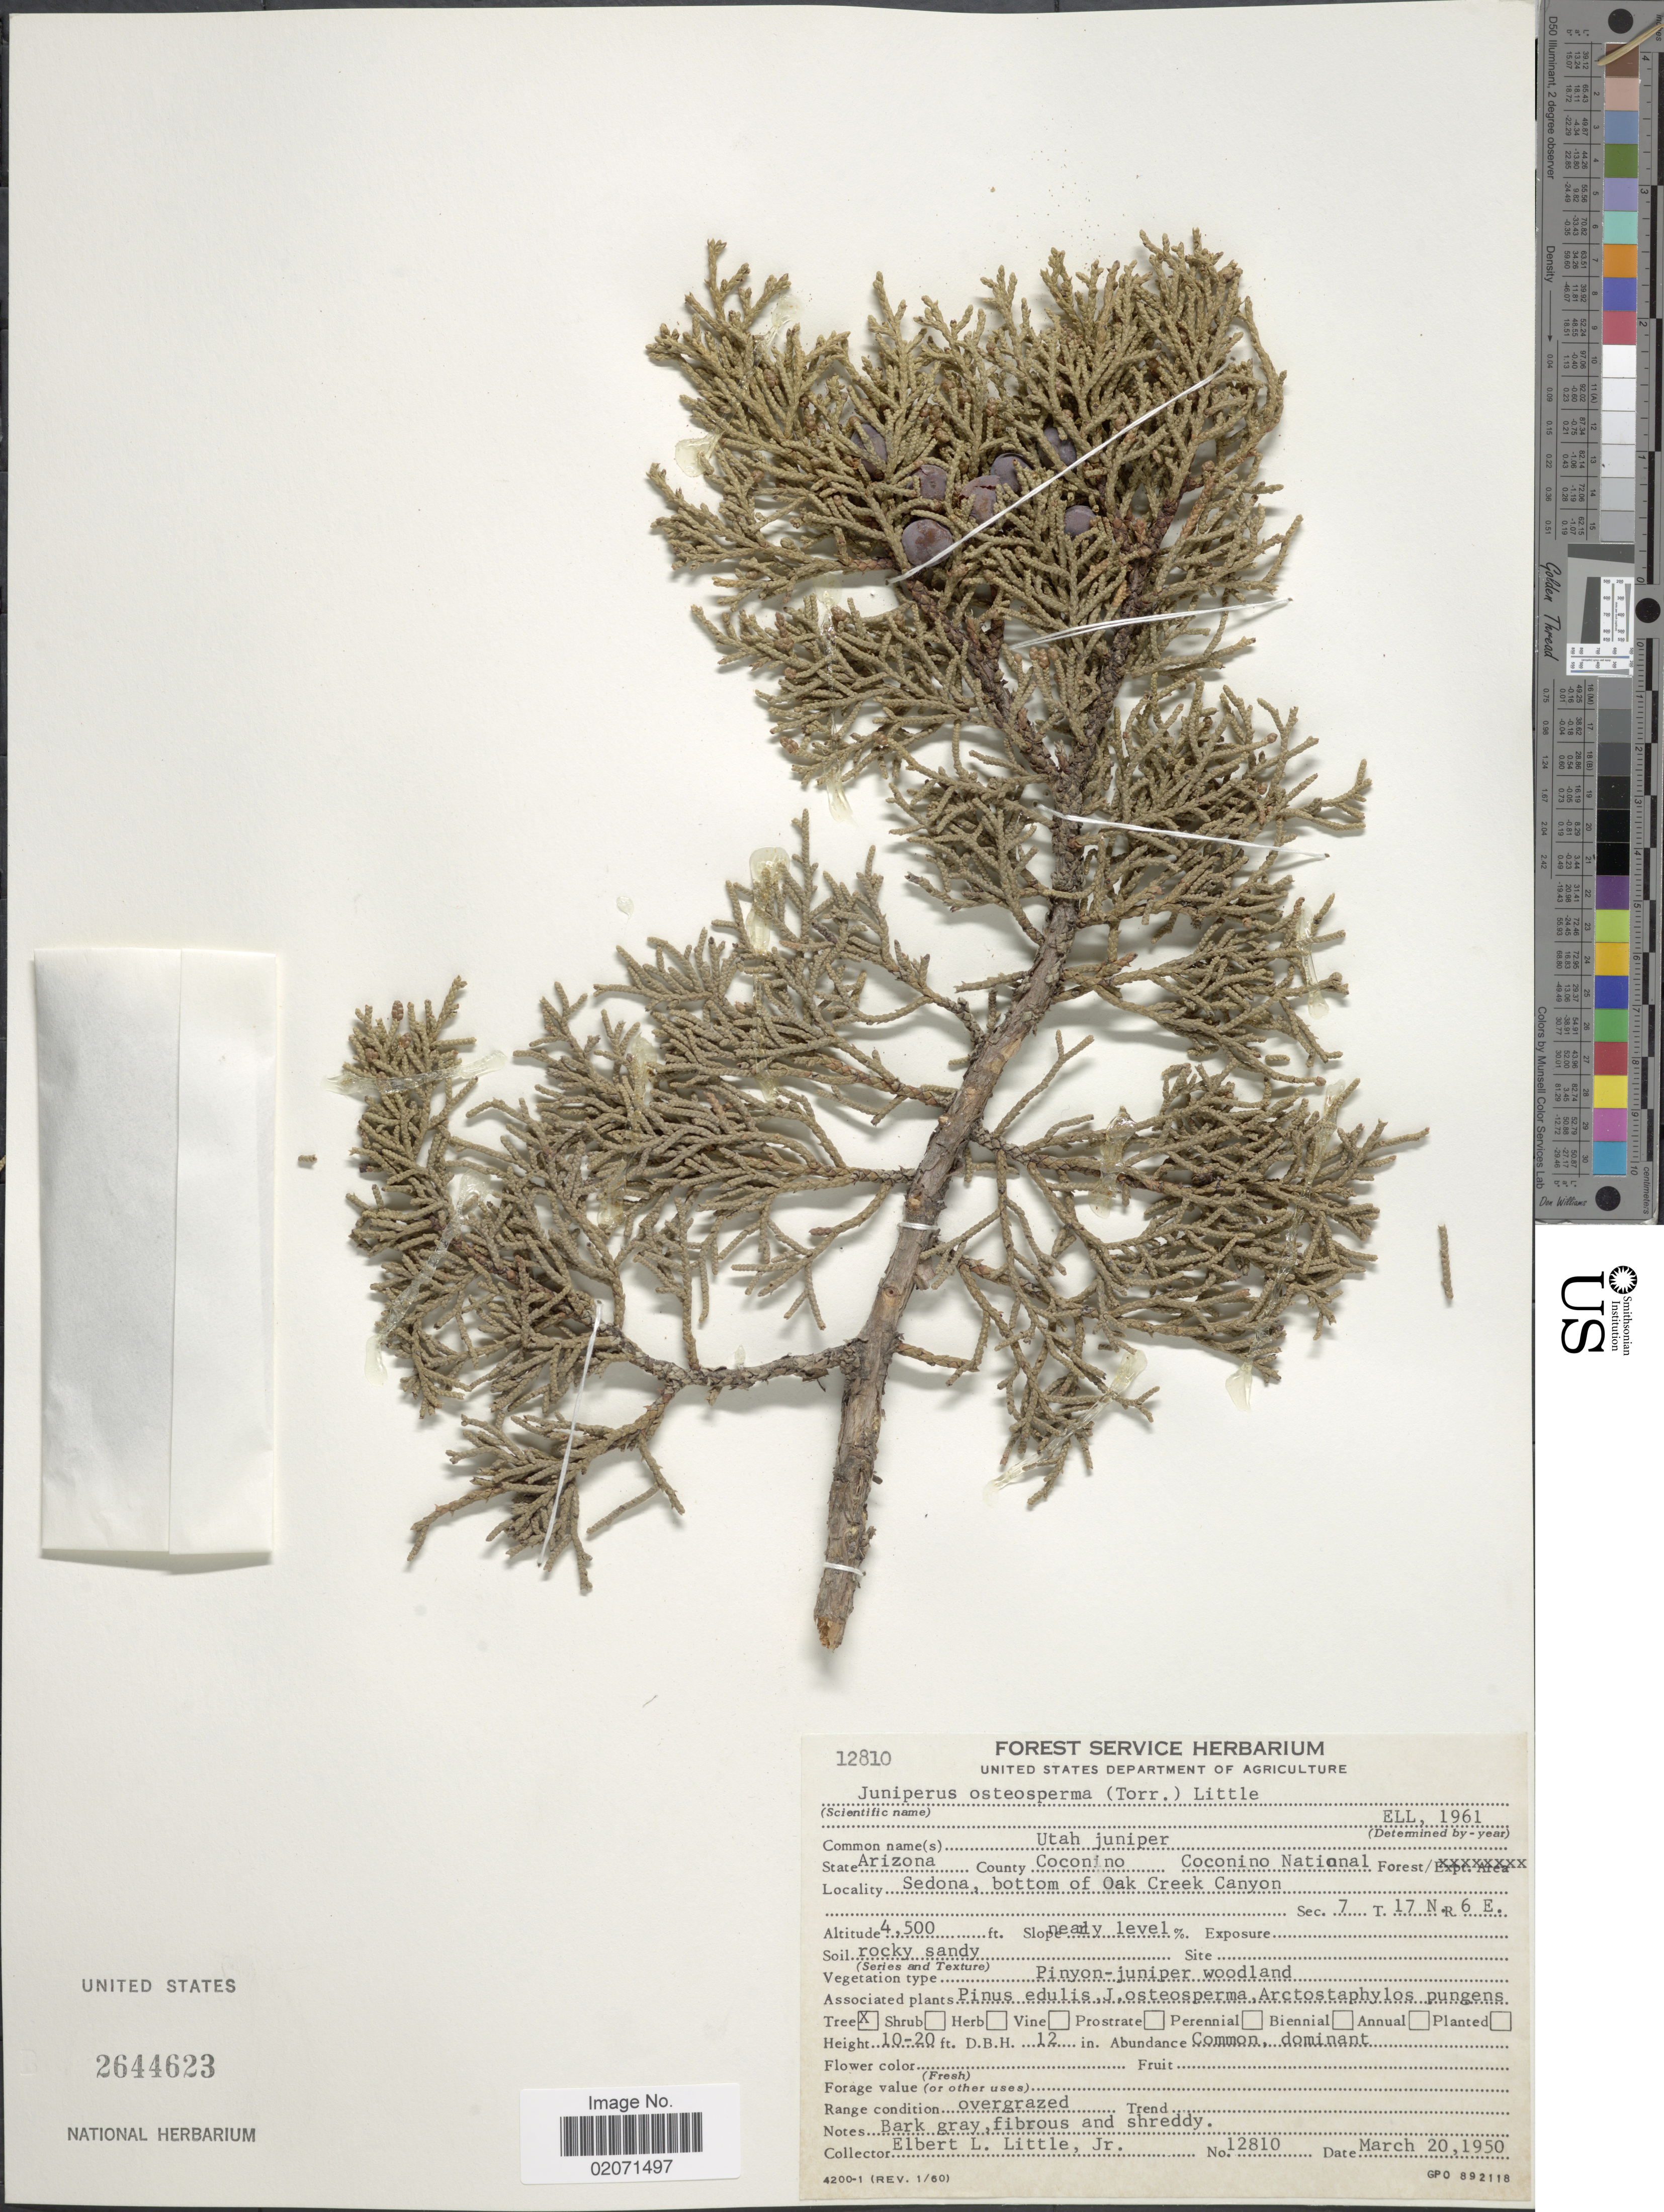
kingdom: Plantae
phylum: Tracheophyta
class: Pinopsida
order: Pinales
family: Cupressaceae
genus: Juniperus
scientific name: Juniperus osteosperma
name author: (Torr.) Little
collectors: E. L. Little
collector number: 12810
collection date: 1950-03-20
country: United States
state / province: Arizona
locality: County Coconino. Coconino National Forest. Sedona, bottom of Oak Creek Canyon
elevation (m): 1372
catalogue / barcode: US 2644623